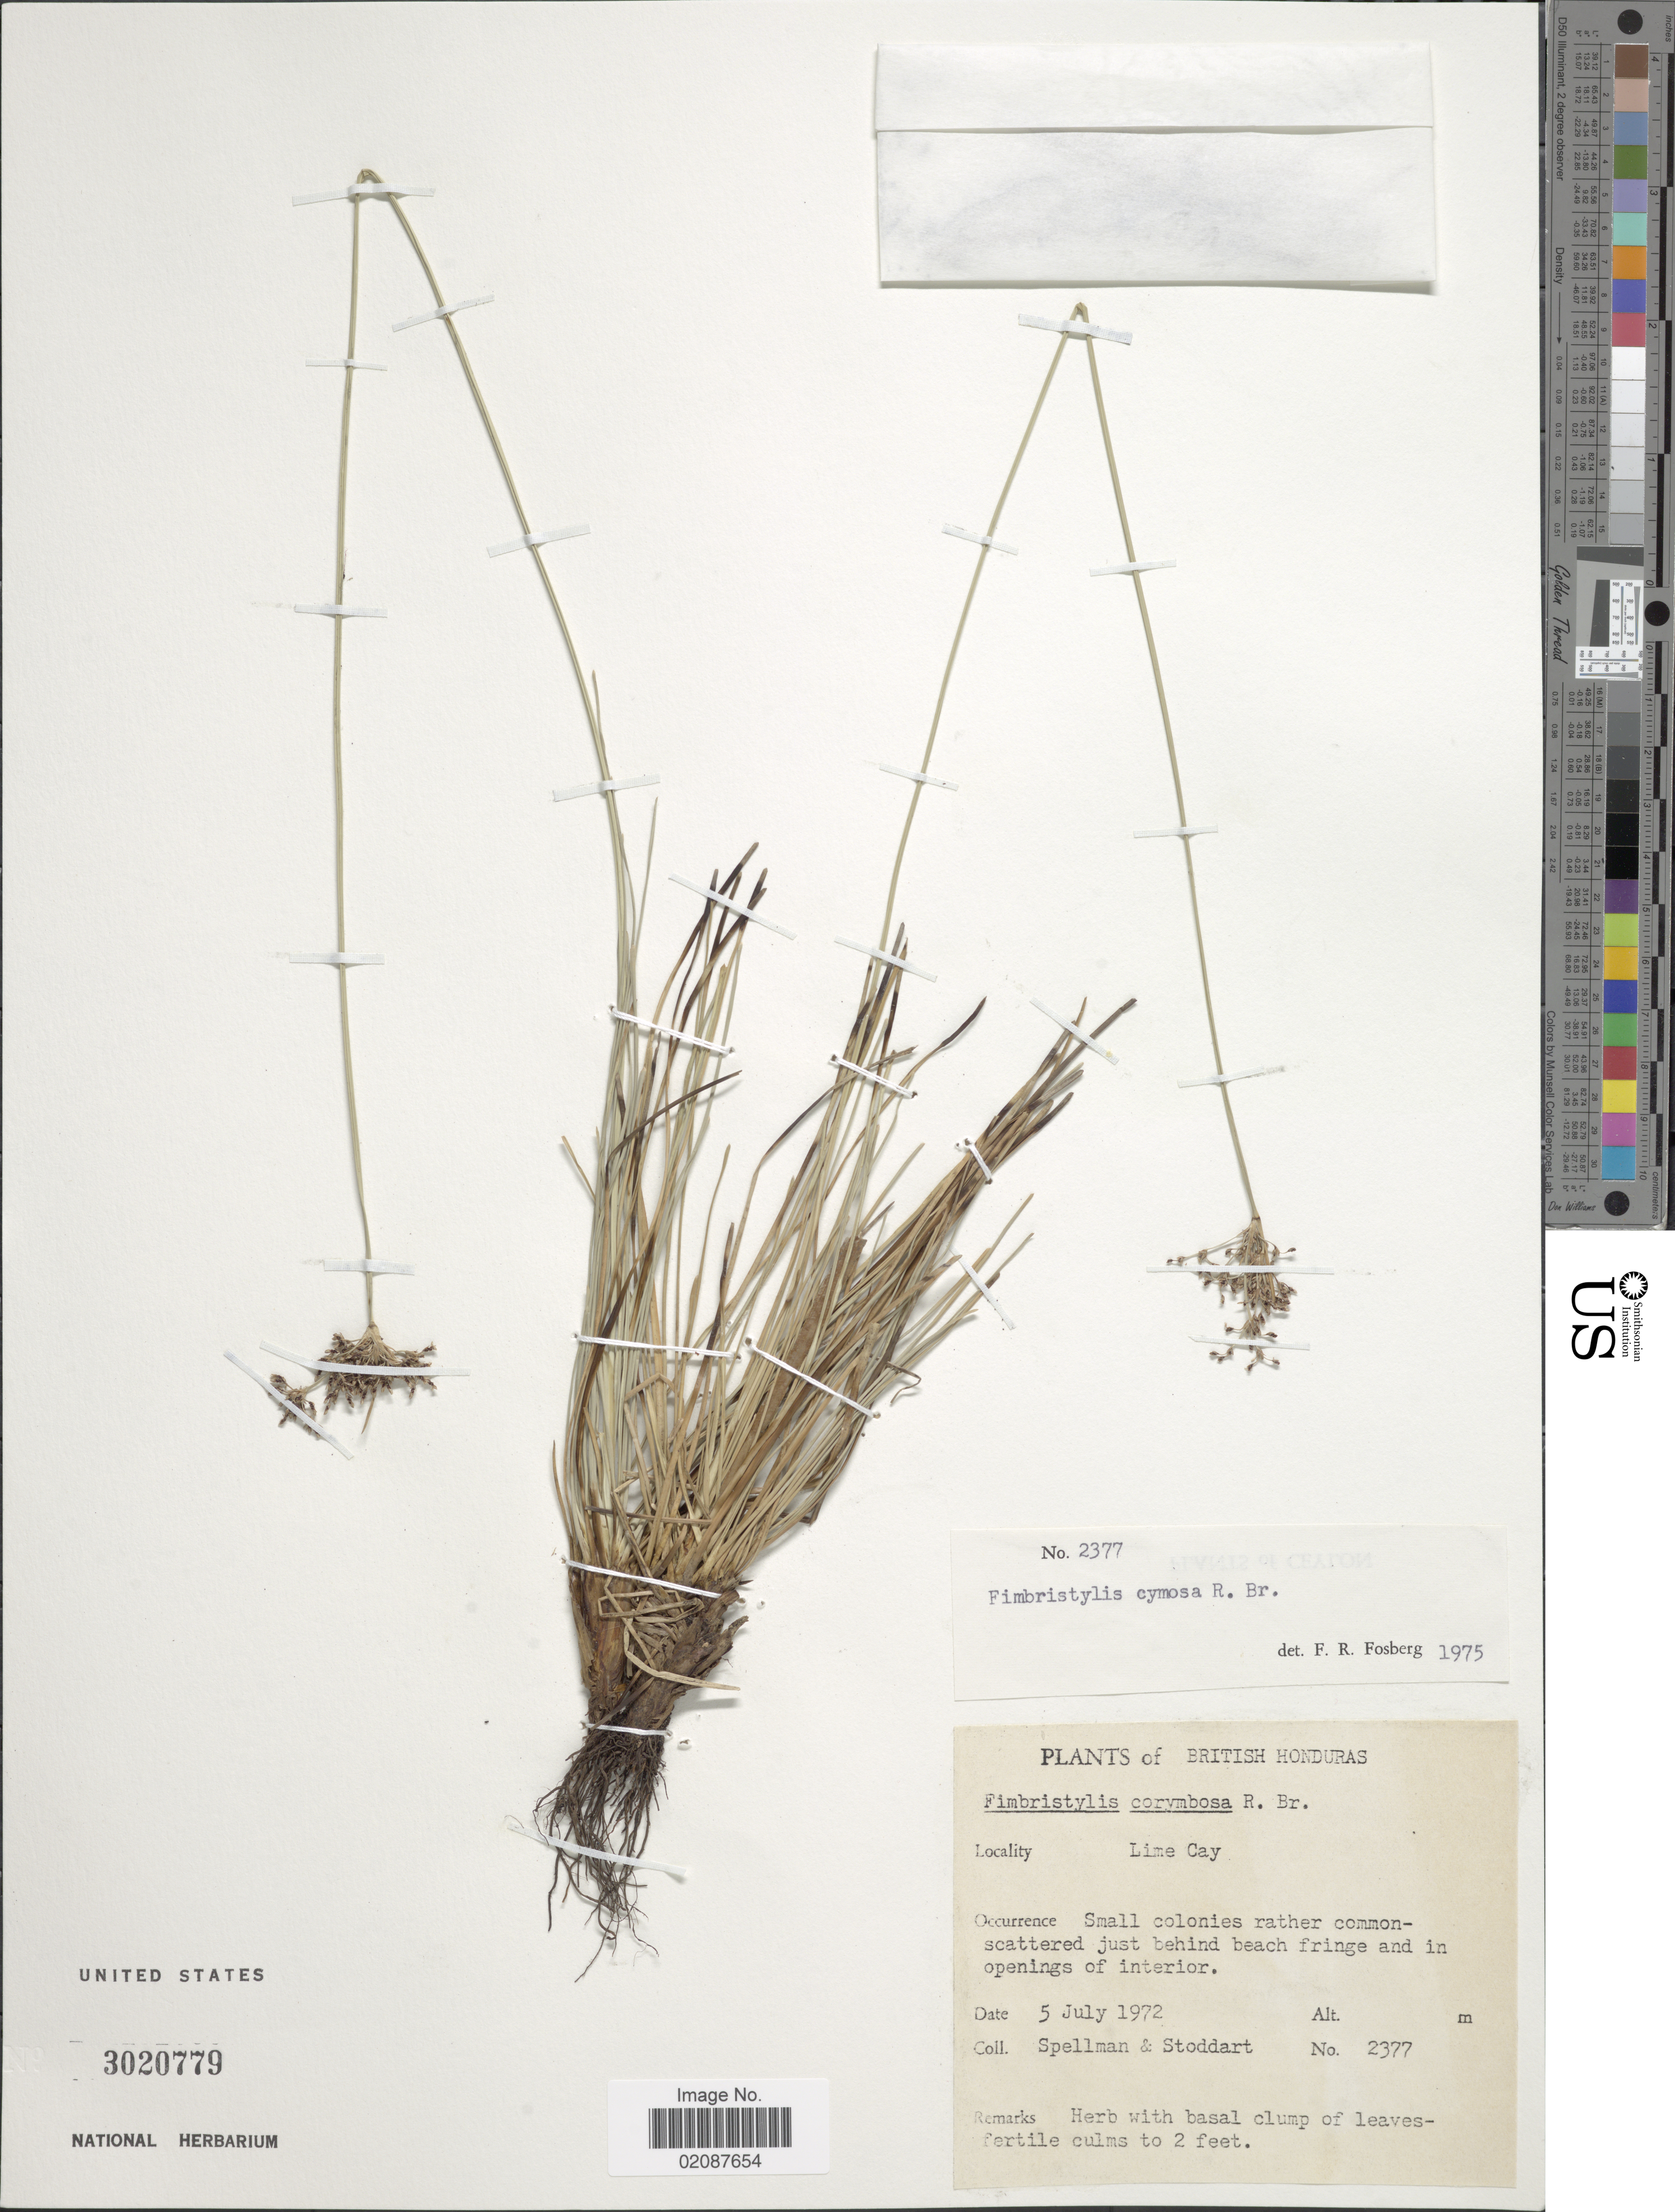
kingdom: Plantae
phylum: Tracheophyta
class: Liliopsida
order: Poales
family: Cyperaceae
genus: Fimbristylis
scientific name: Fimbristylis cymosa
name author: R. Br.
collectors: Spellman, -- & -. Stoddart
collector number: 2377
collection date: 1972-07-05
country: Belize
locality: British Honduras, Lime Cay, scattered just behind beach fringe and in openings of interior.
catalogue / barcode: US 3020779